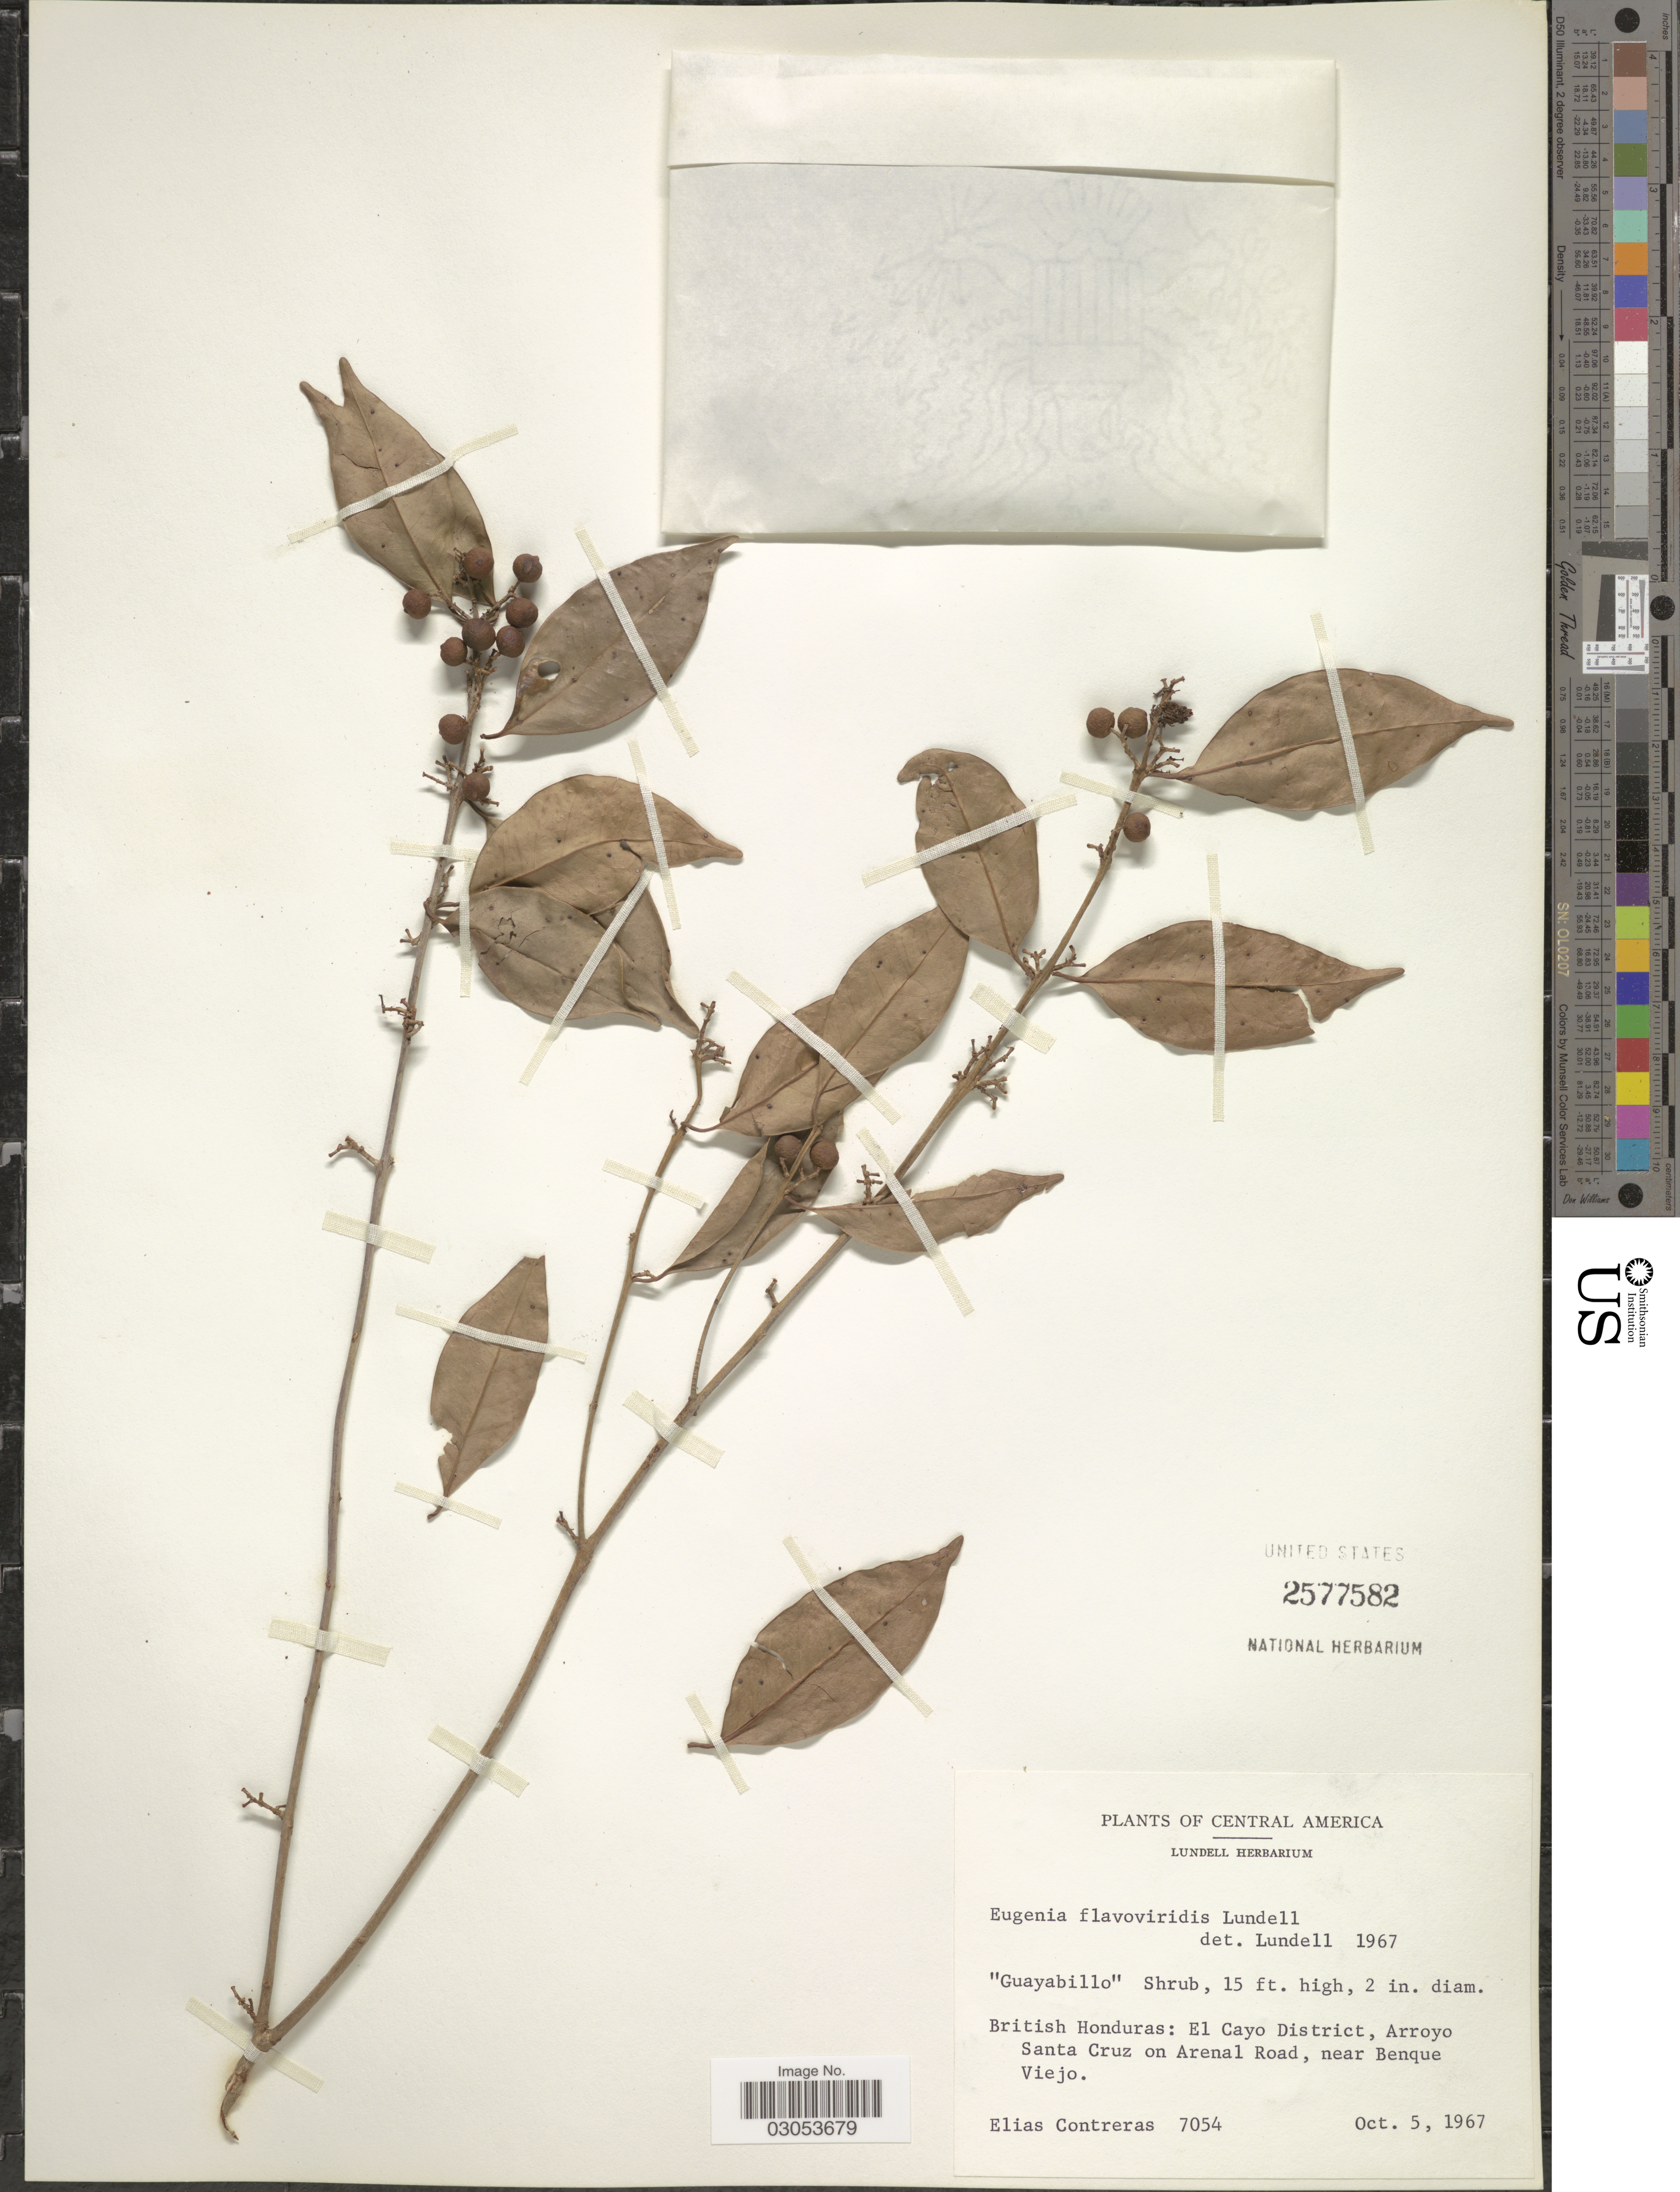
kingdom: Plantae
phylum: Tracheophyta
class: Magnoliopsida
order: Myrtales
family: Myrtaceae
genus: Eugenia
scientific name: Eugenia flavoviridis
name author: Lundell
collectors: E. Contreras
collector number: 7054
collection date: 1967-10-05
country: Belize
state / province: Cayo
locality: British Honduras: El Cayo District, Arroyo Santa Cruz on Arenal Road, near Benque Viejo.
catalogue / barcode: US 2577582